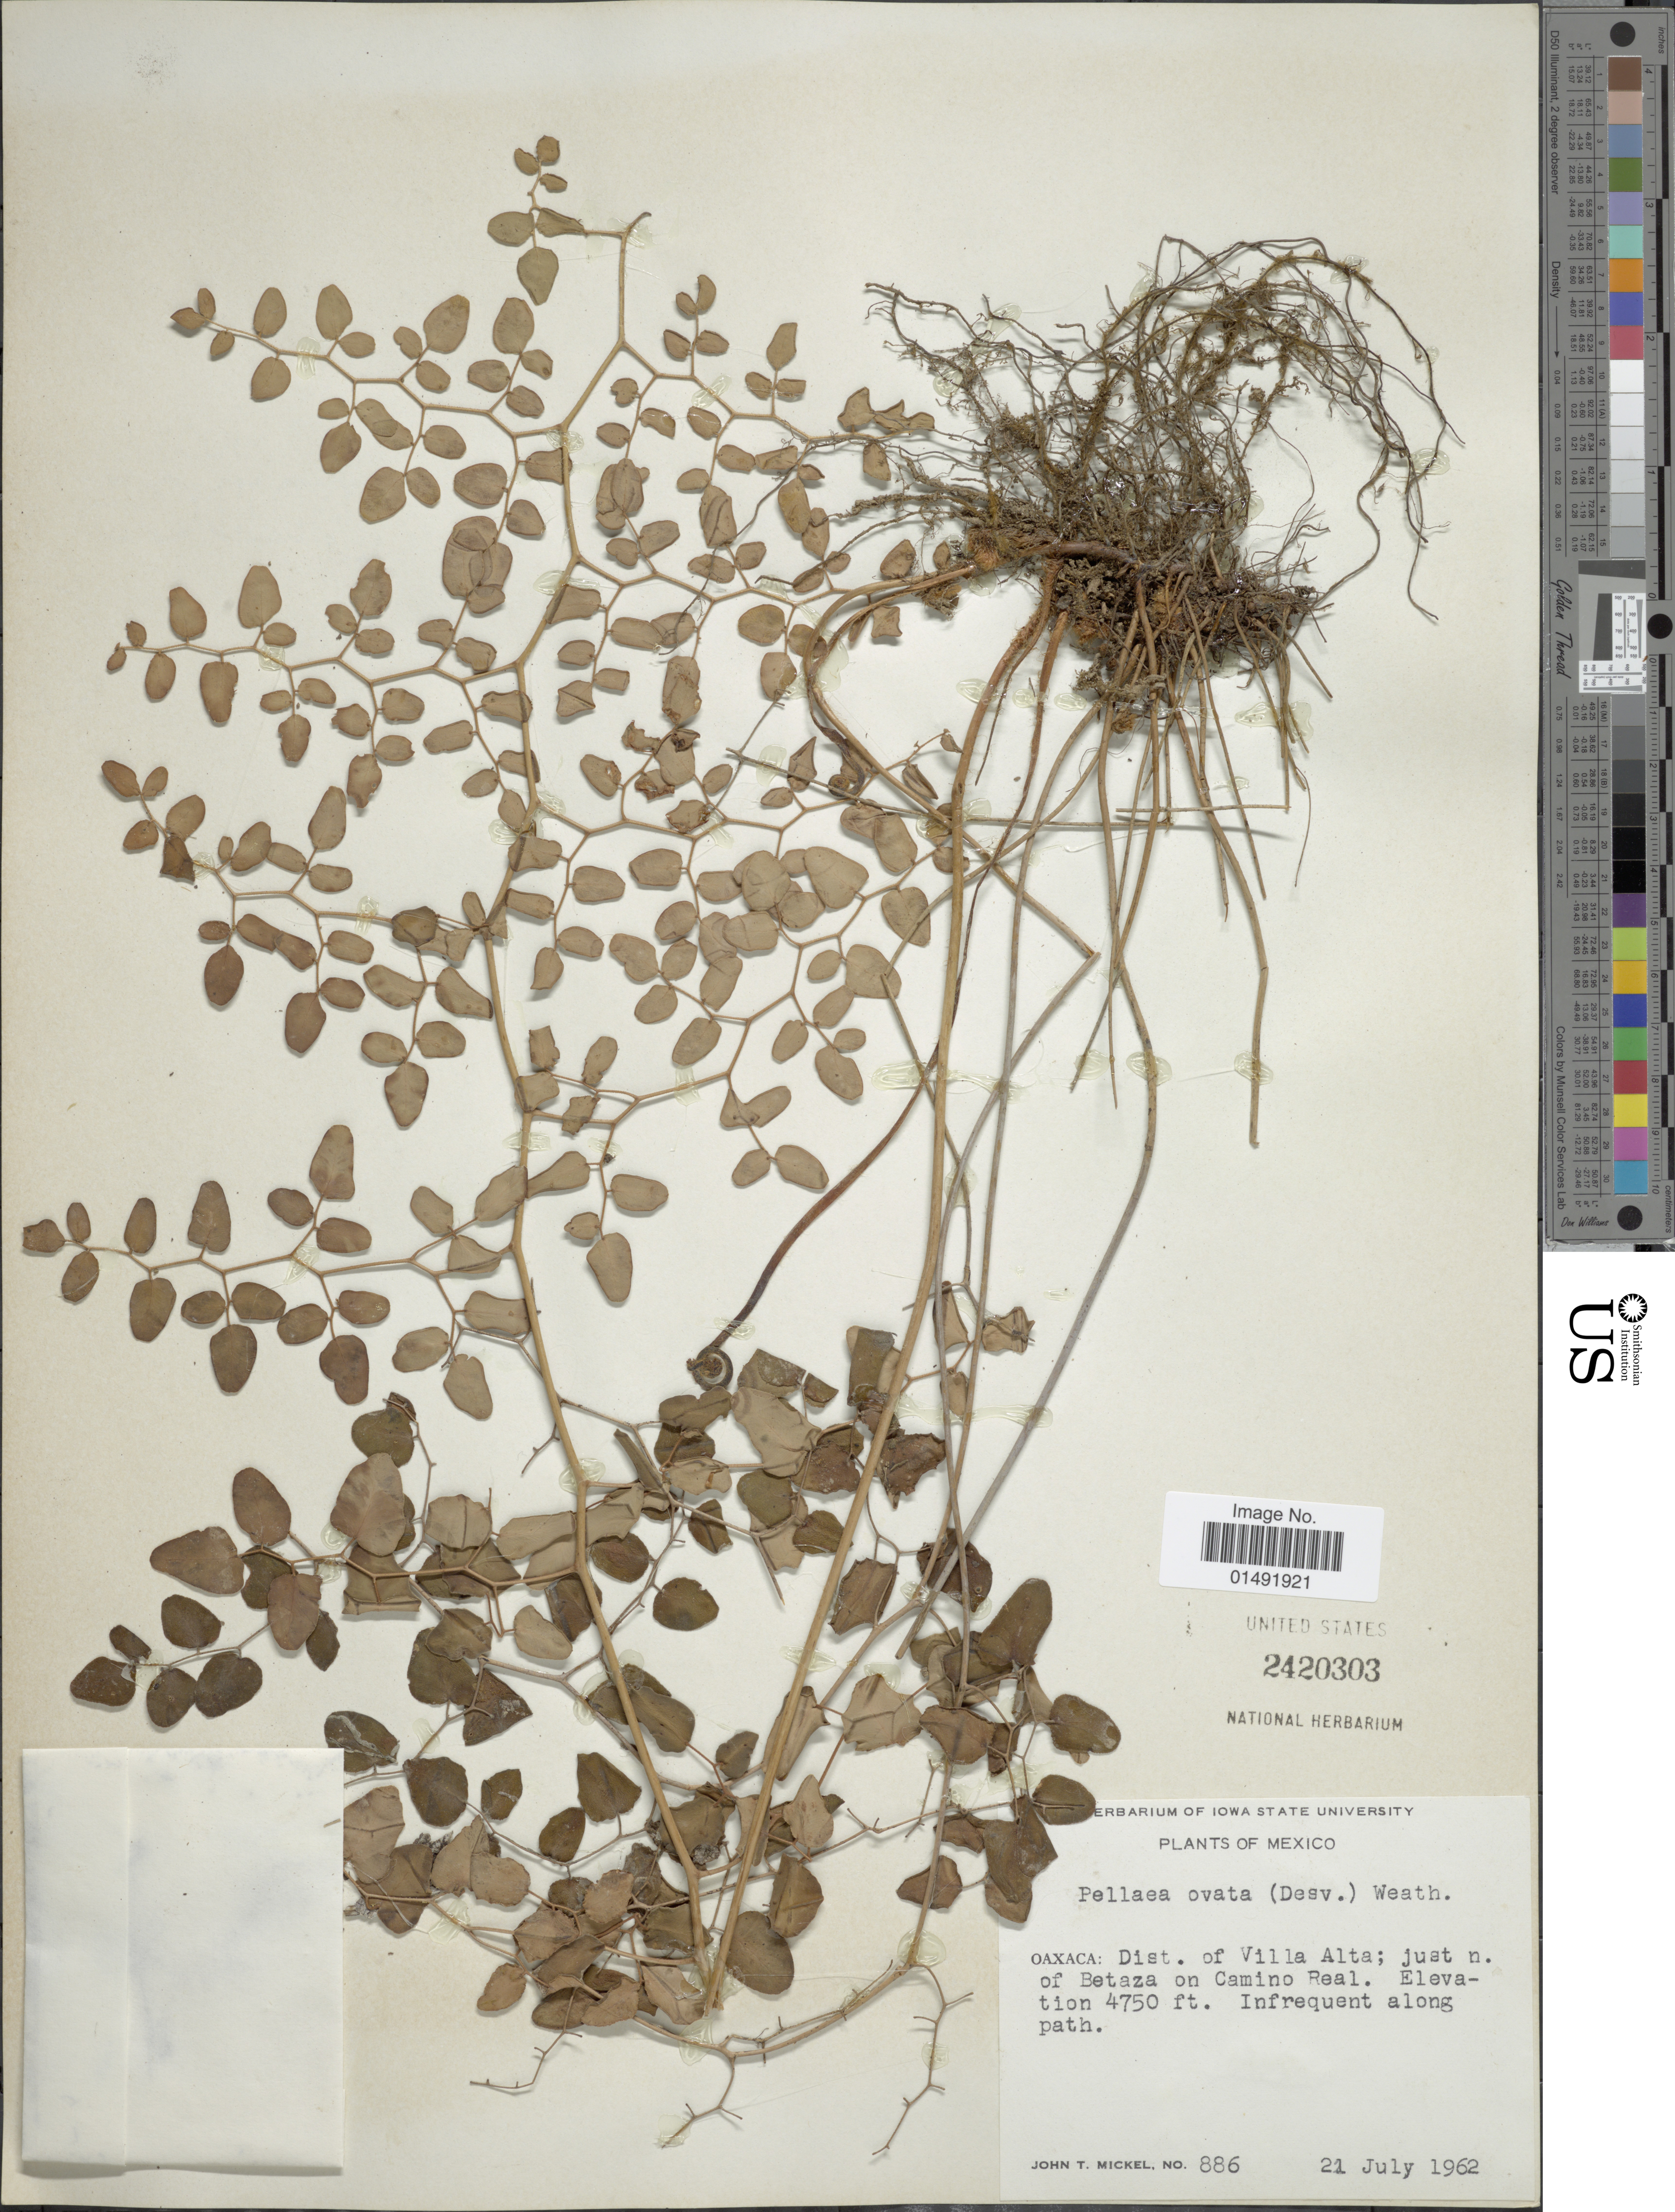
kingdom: Plantae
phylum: Tracheophyta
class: Polypodiopsida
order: Polypodiales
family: Pteridaceae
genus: Pellaea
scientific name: Pellaea ovata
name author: (Desv.) Weath.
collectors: J. T. Mickel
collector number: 886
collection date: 1962-07-21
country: Mexico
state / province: Oaxaca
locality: Dist. of Villa Alta; just n. of Betaza on Camino Real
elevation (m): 1448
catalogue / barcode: US 2420303